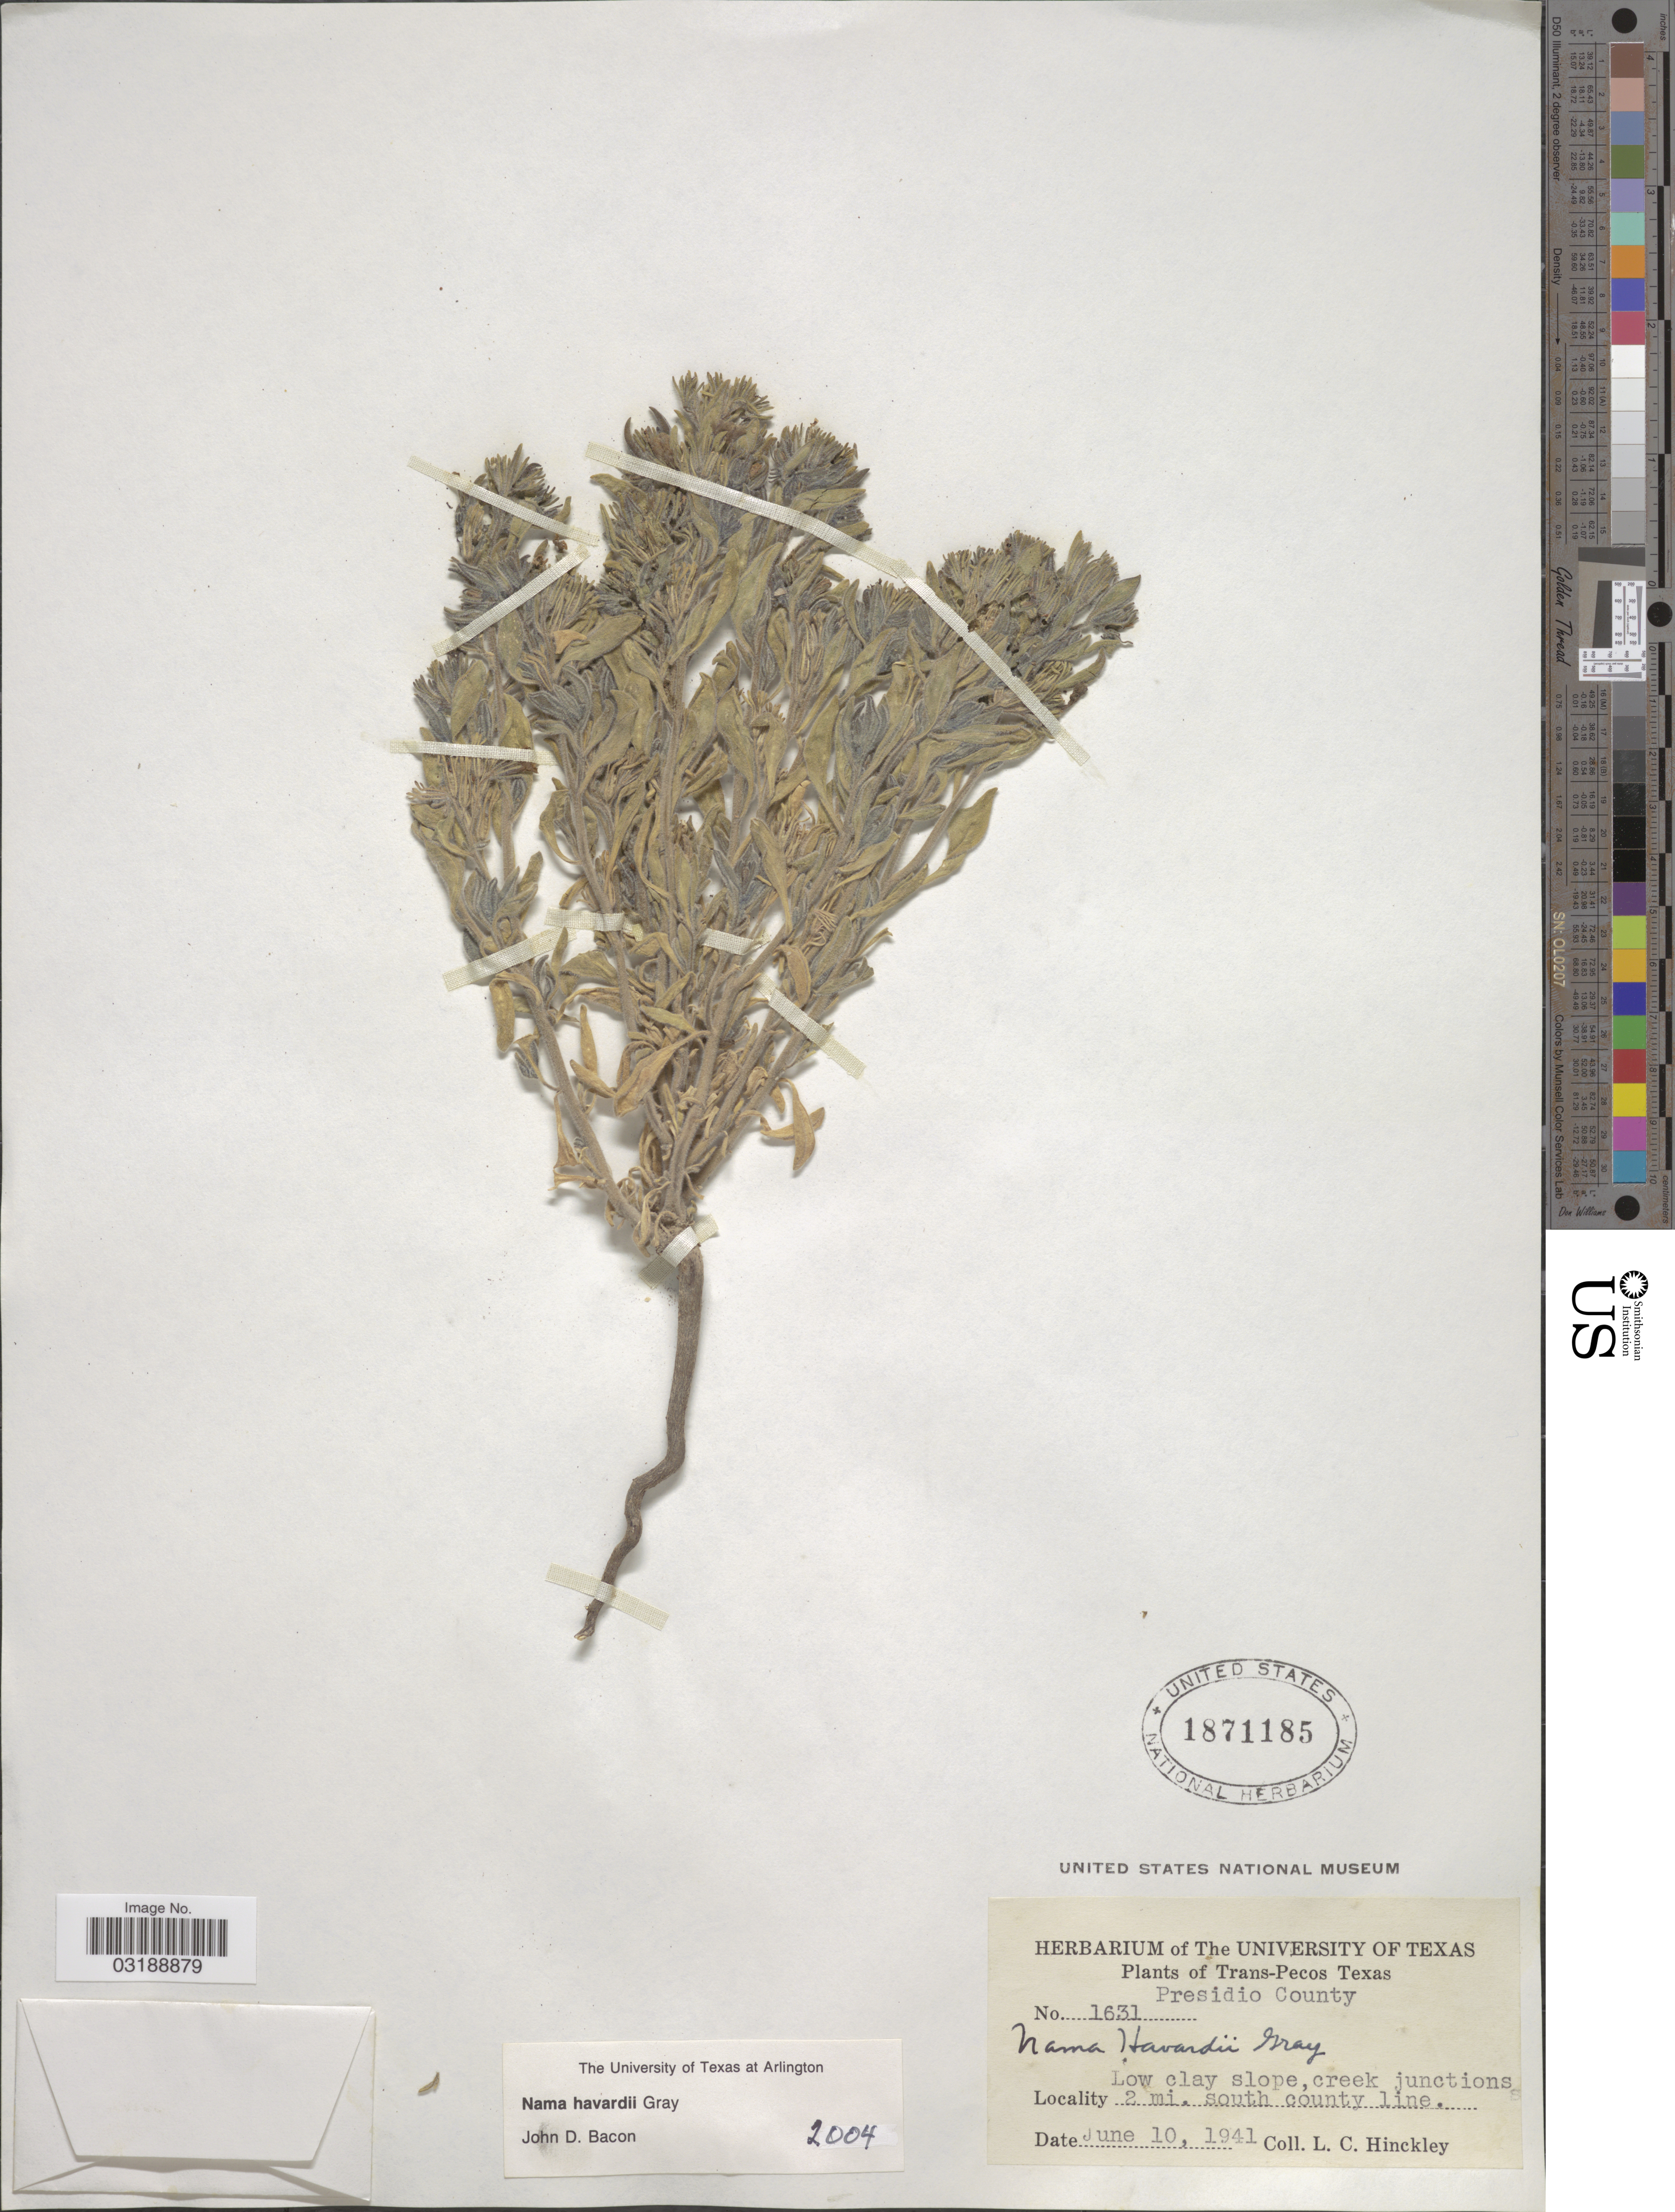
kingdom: Plantae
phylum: Tracheophyta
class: Magnoliopsida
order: Boraginales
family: Namaceae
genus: Nama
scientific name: Nama havardii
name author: A. Gray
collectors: L. Hinckley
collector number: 1631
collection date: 1941-06-10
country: United States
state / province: Texas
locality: Trans-Pecos Texas, Presidio County, 2 mi. south county line.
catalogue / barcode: US 1871185